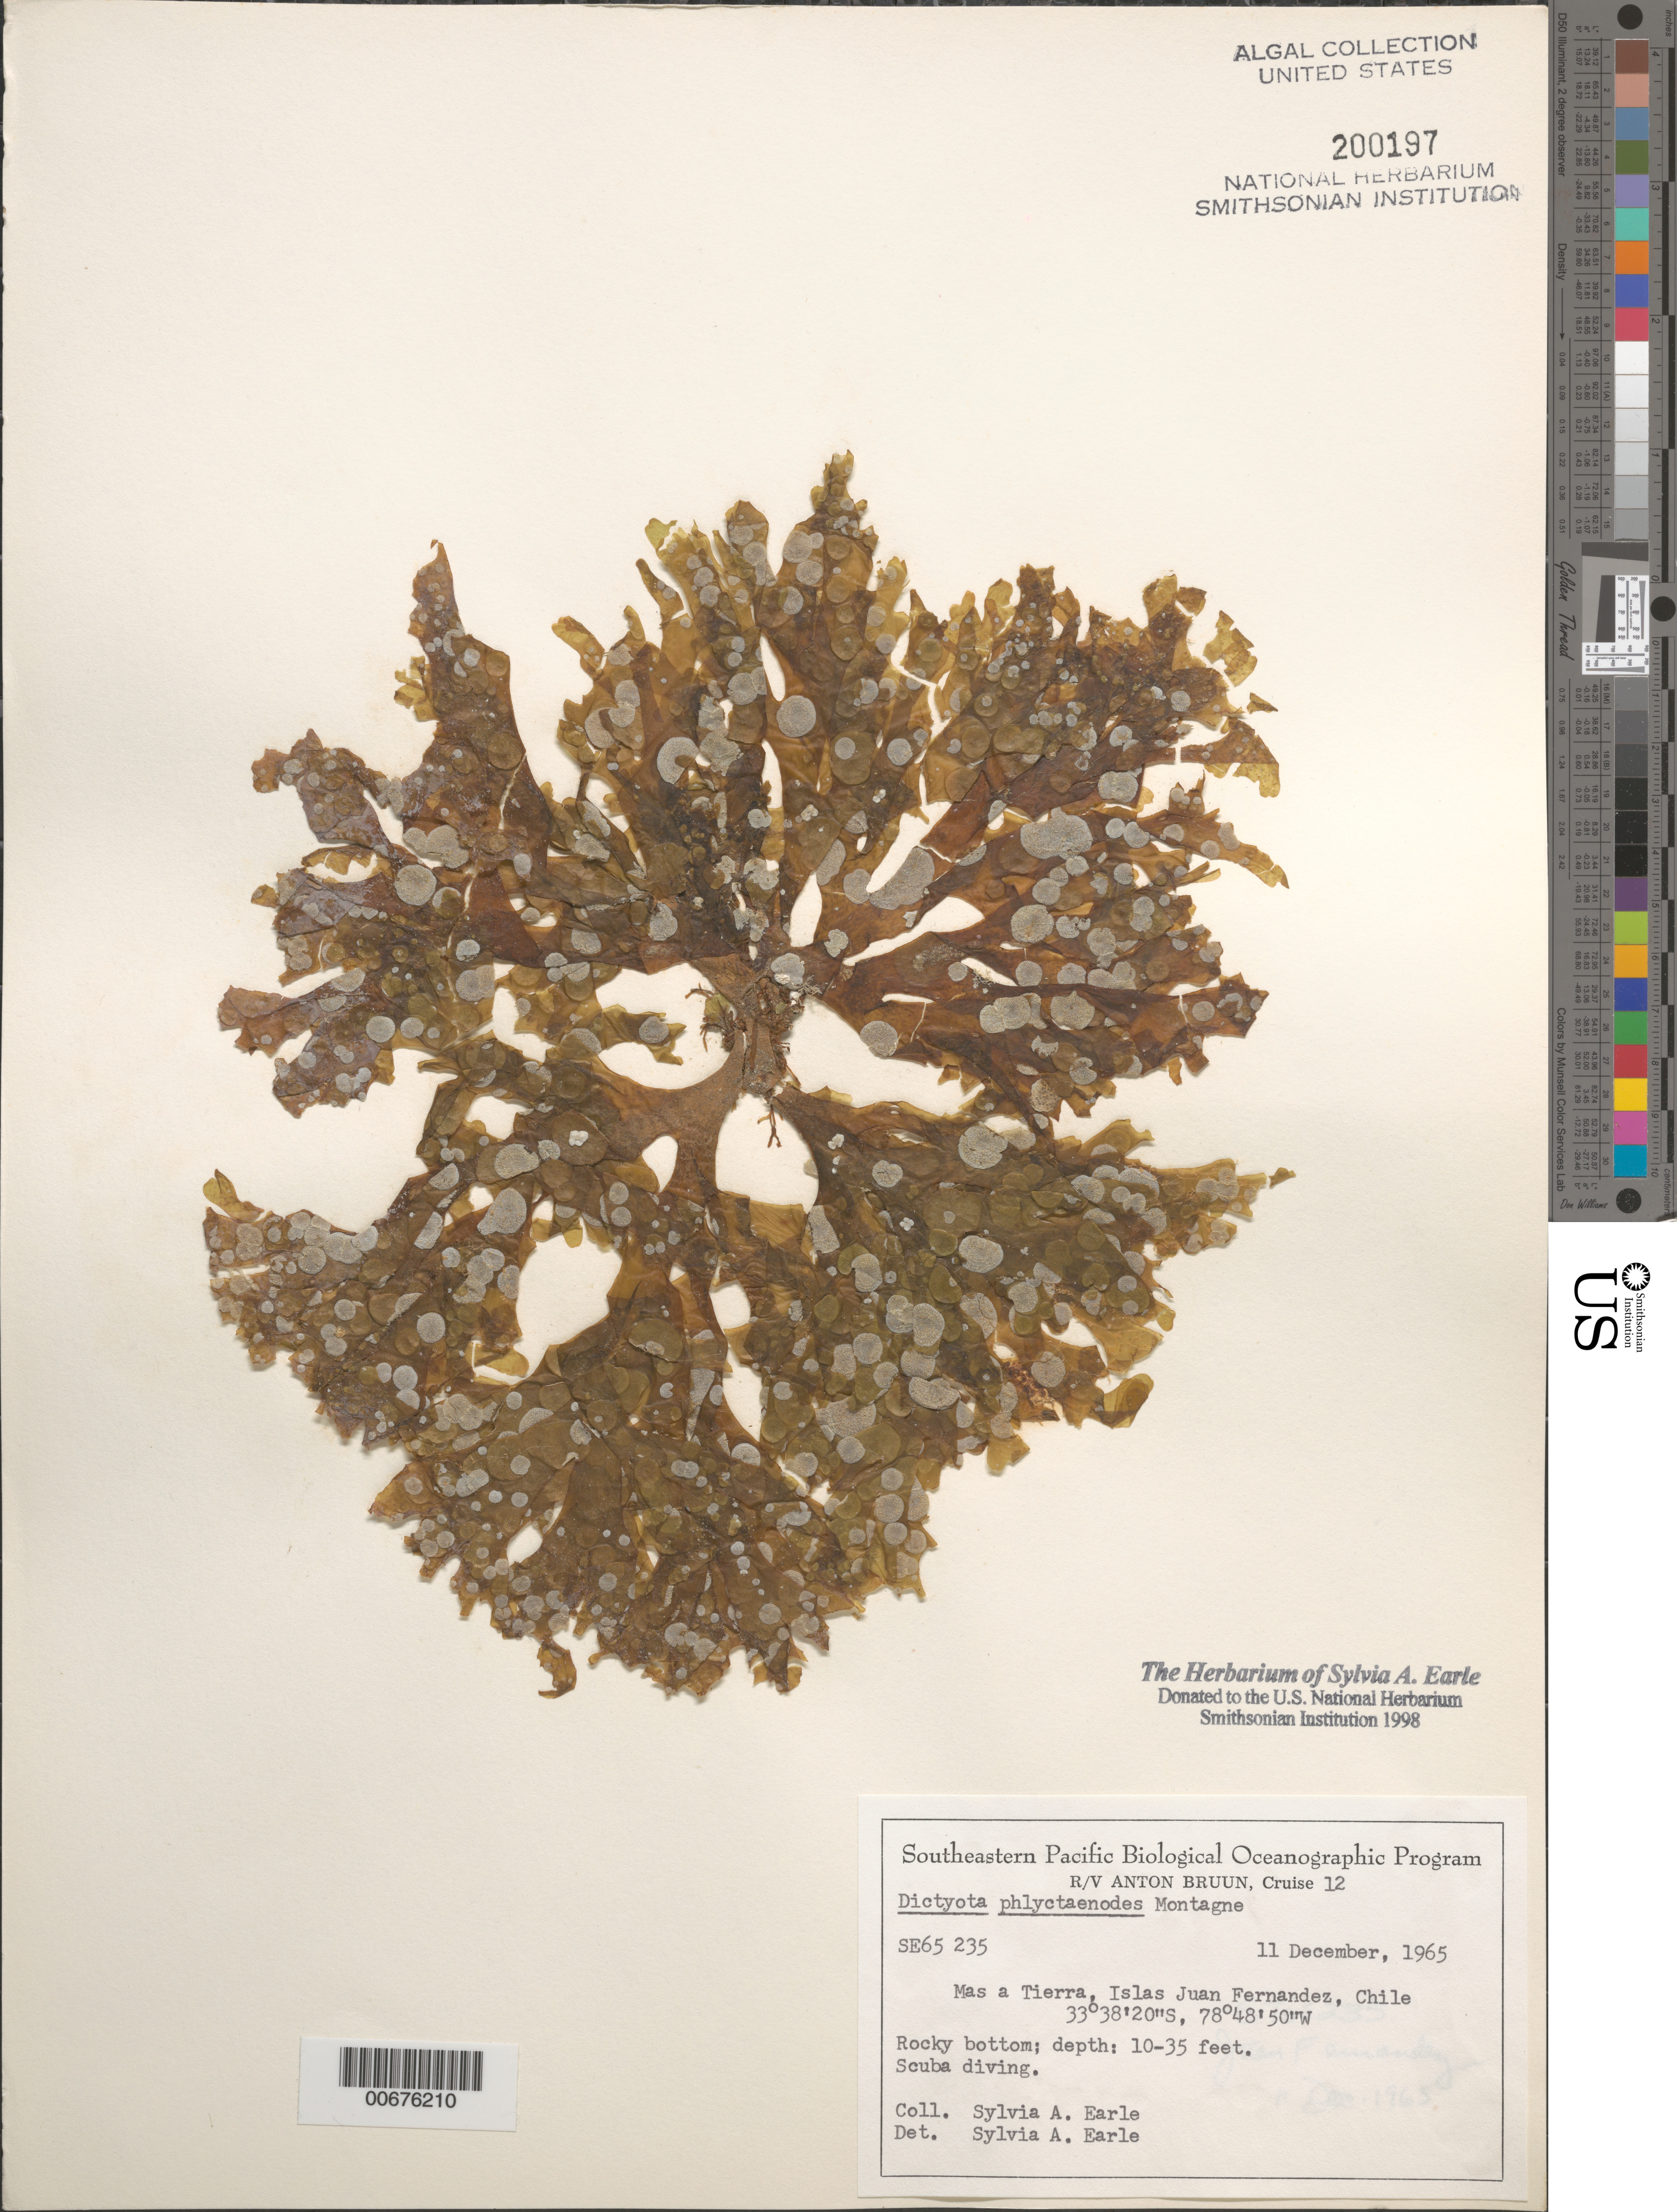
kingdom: Chromista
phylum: Ochrophyta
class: Phaeophyceae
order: Dictyotales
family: Dictyotaceae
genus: Dictyota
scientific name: Dictyota phlyctaenodes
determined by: Earle, S. A.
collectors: S. A. Earle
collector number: SE 65235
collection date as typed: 11 Dec 1965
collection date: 1965-12-11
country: Chile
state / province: Valparaíso (V)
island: Isla Más a Tierra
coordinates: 33 38' 20" S, 78 48' 50" W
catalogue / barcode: US 200197